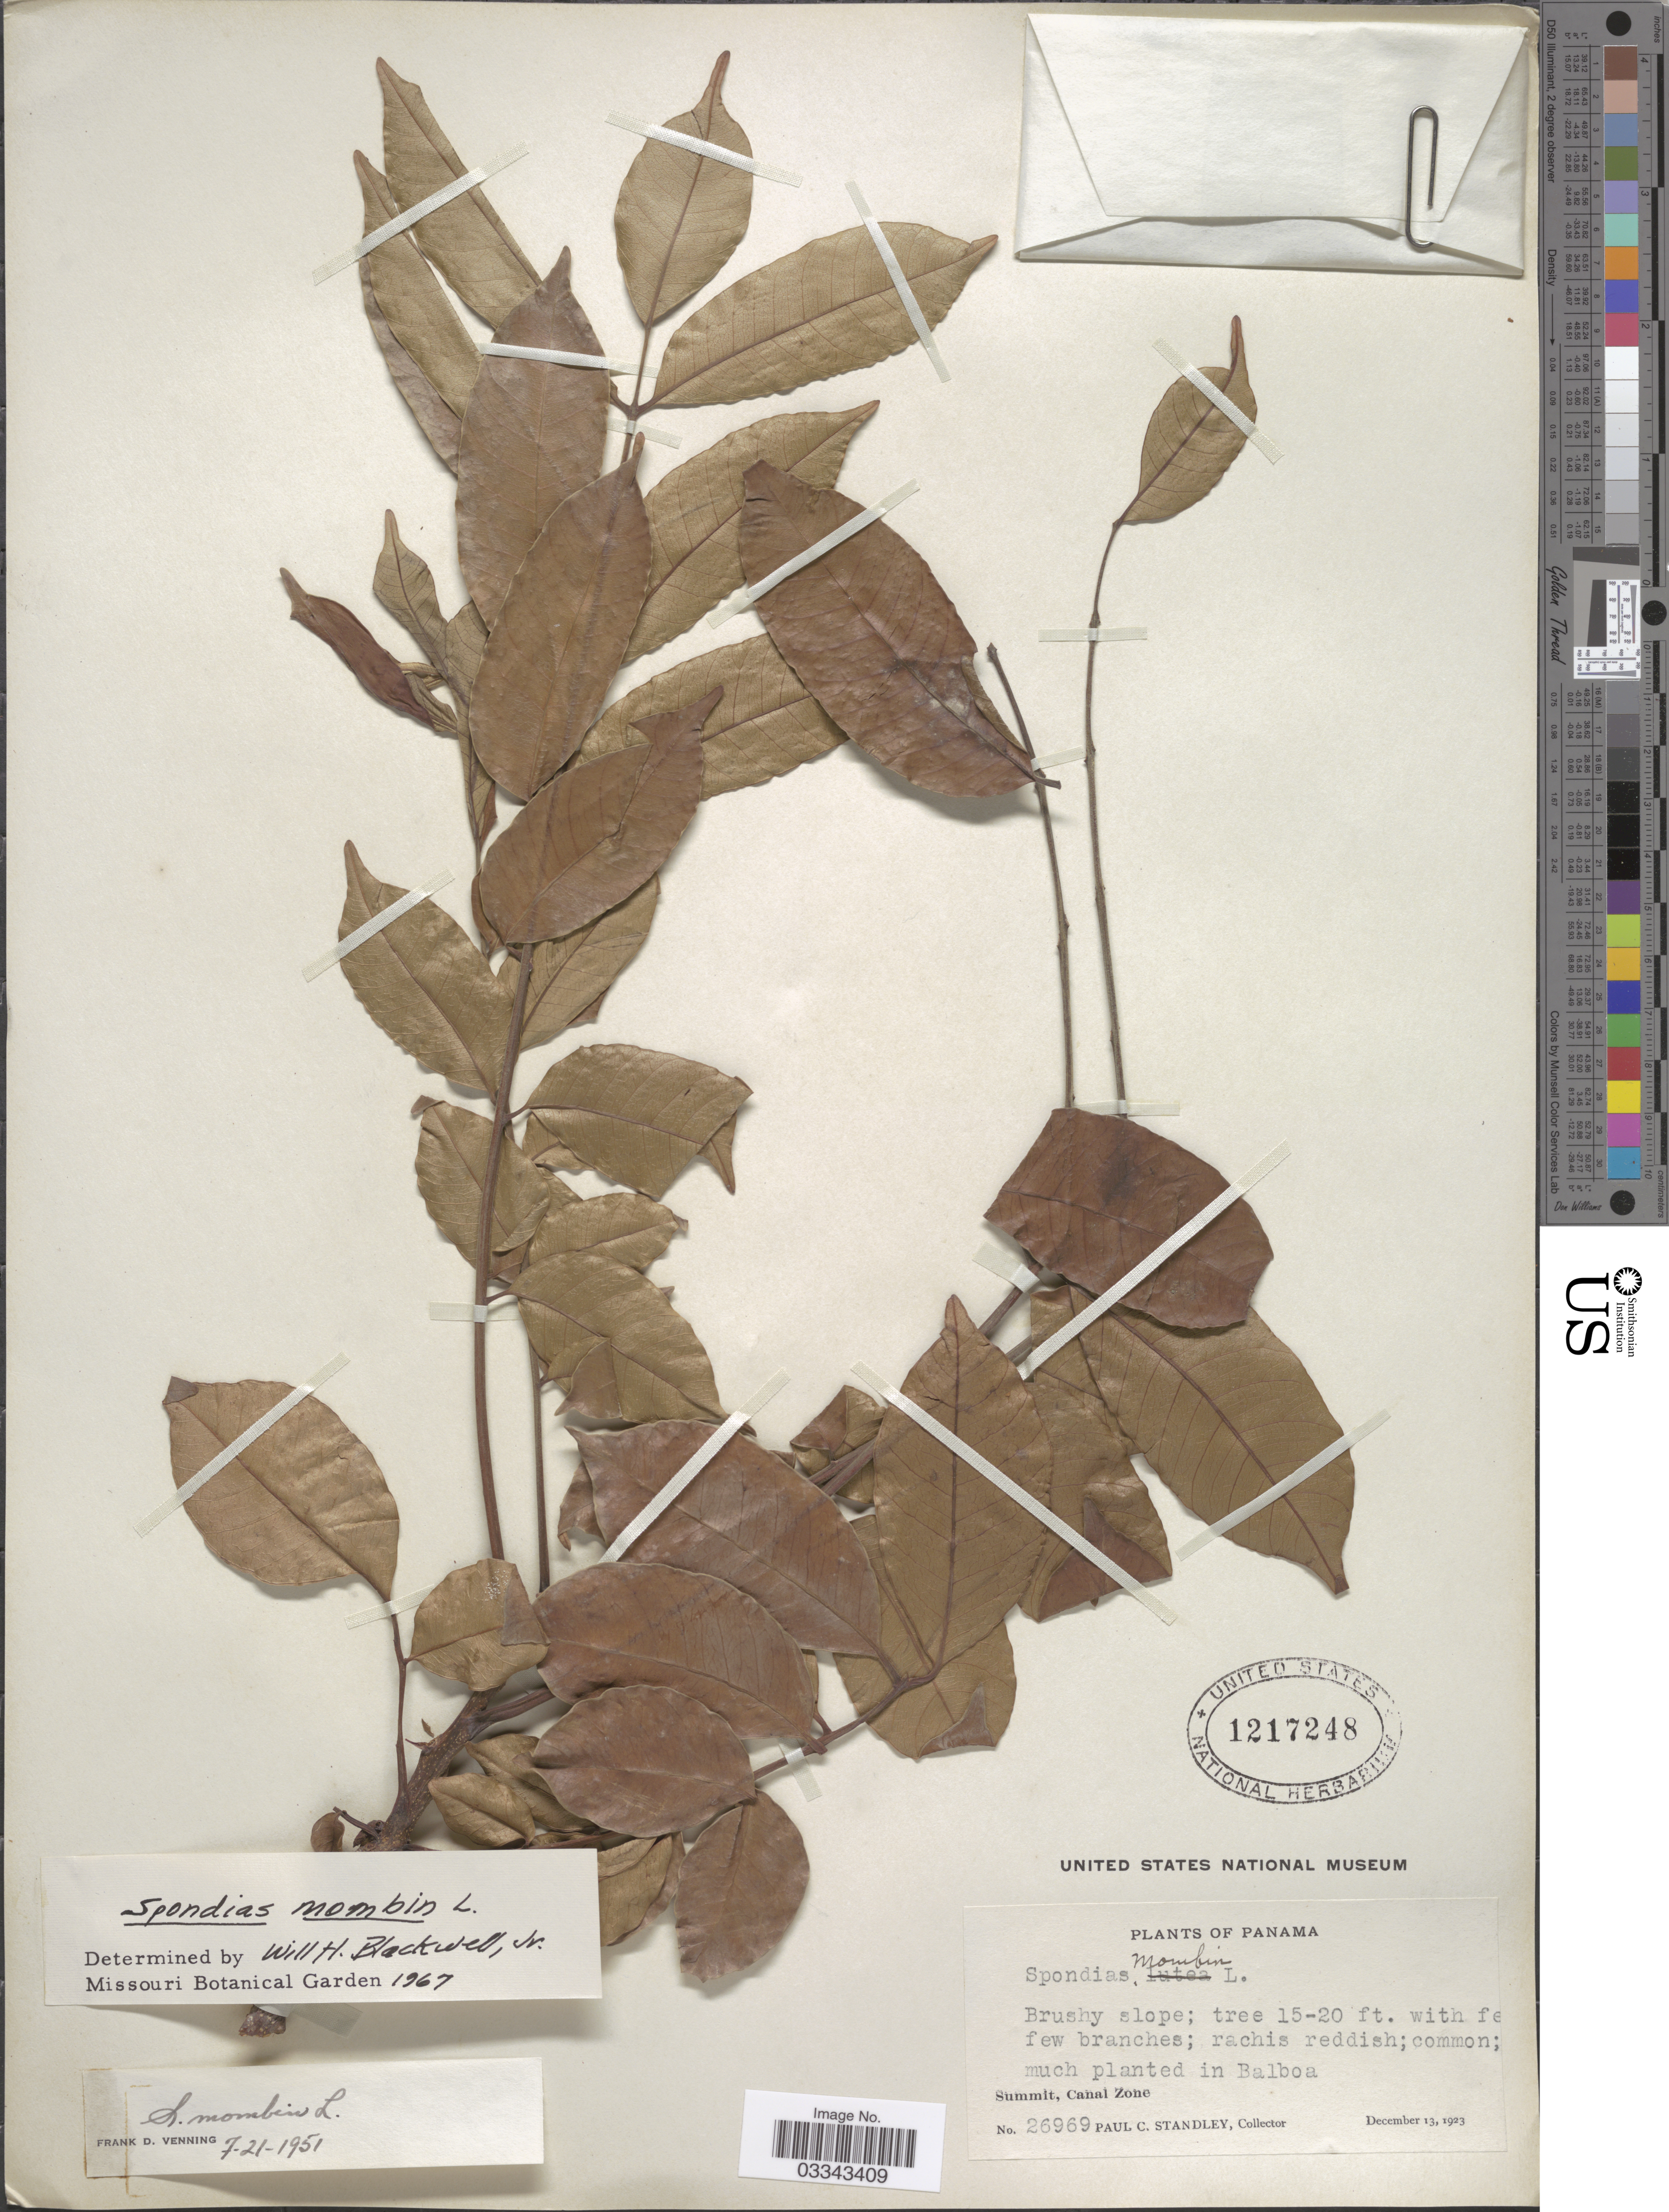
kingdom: Plantae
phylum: Tracheophyta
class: Magnoliopsida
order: Sapindales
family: Anacardiaceae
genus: Spondias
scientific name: Spondias mombin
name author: L.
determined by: Mitchell, John D.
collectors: P. C. Standley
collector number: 26969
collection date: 1923-12-13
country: Panama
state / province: Colón / Panamá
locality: Much planted in Balboa. Summit, Canal Zone.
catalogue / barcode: US 1217248